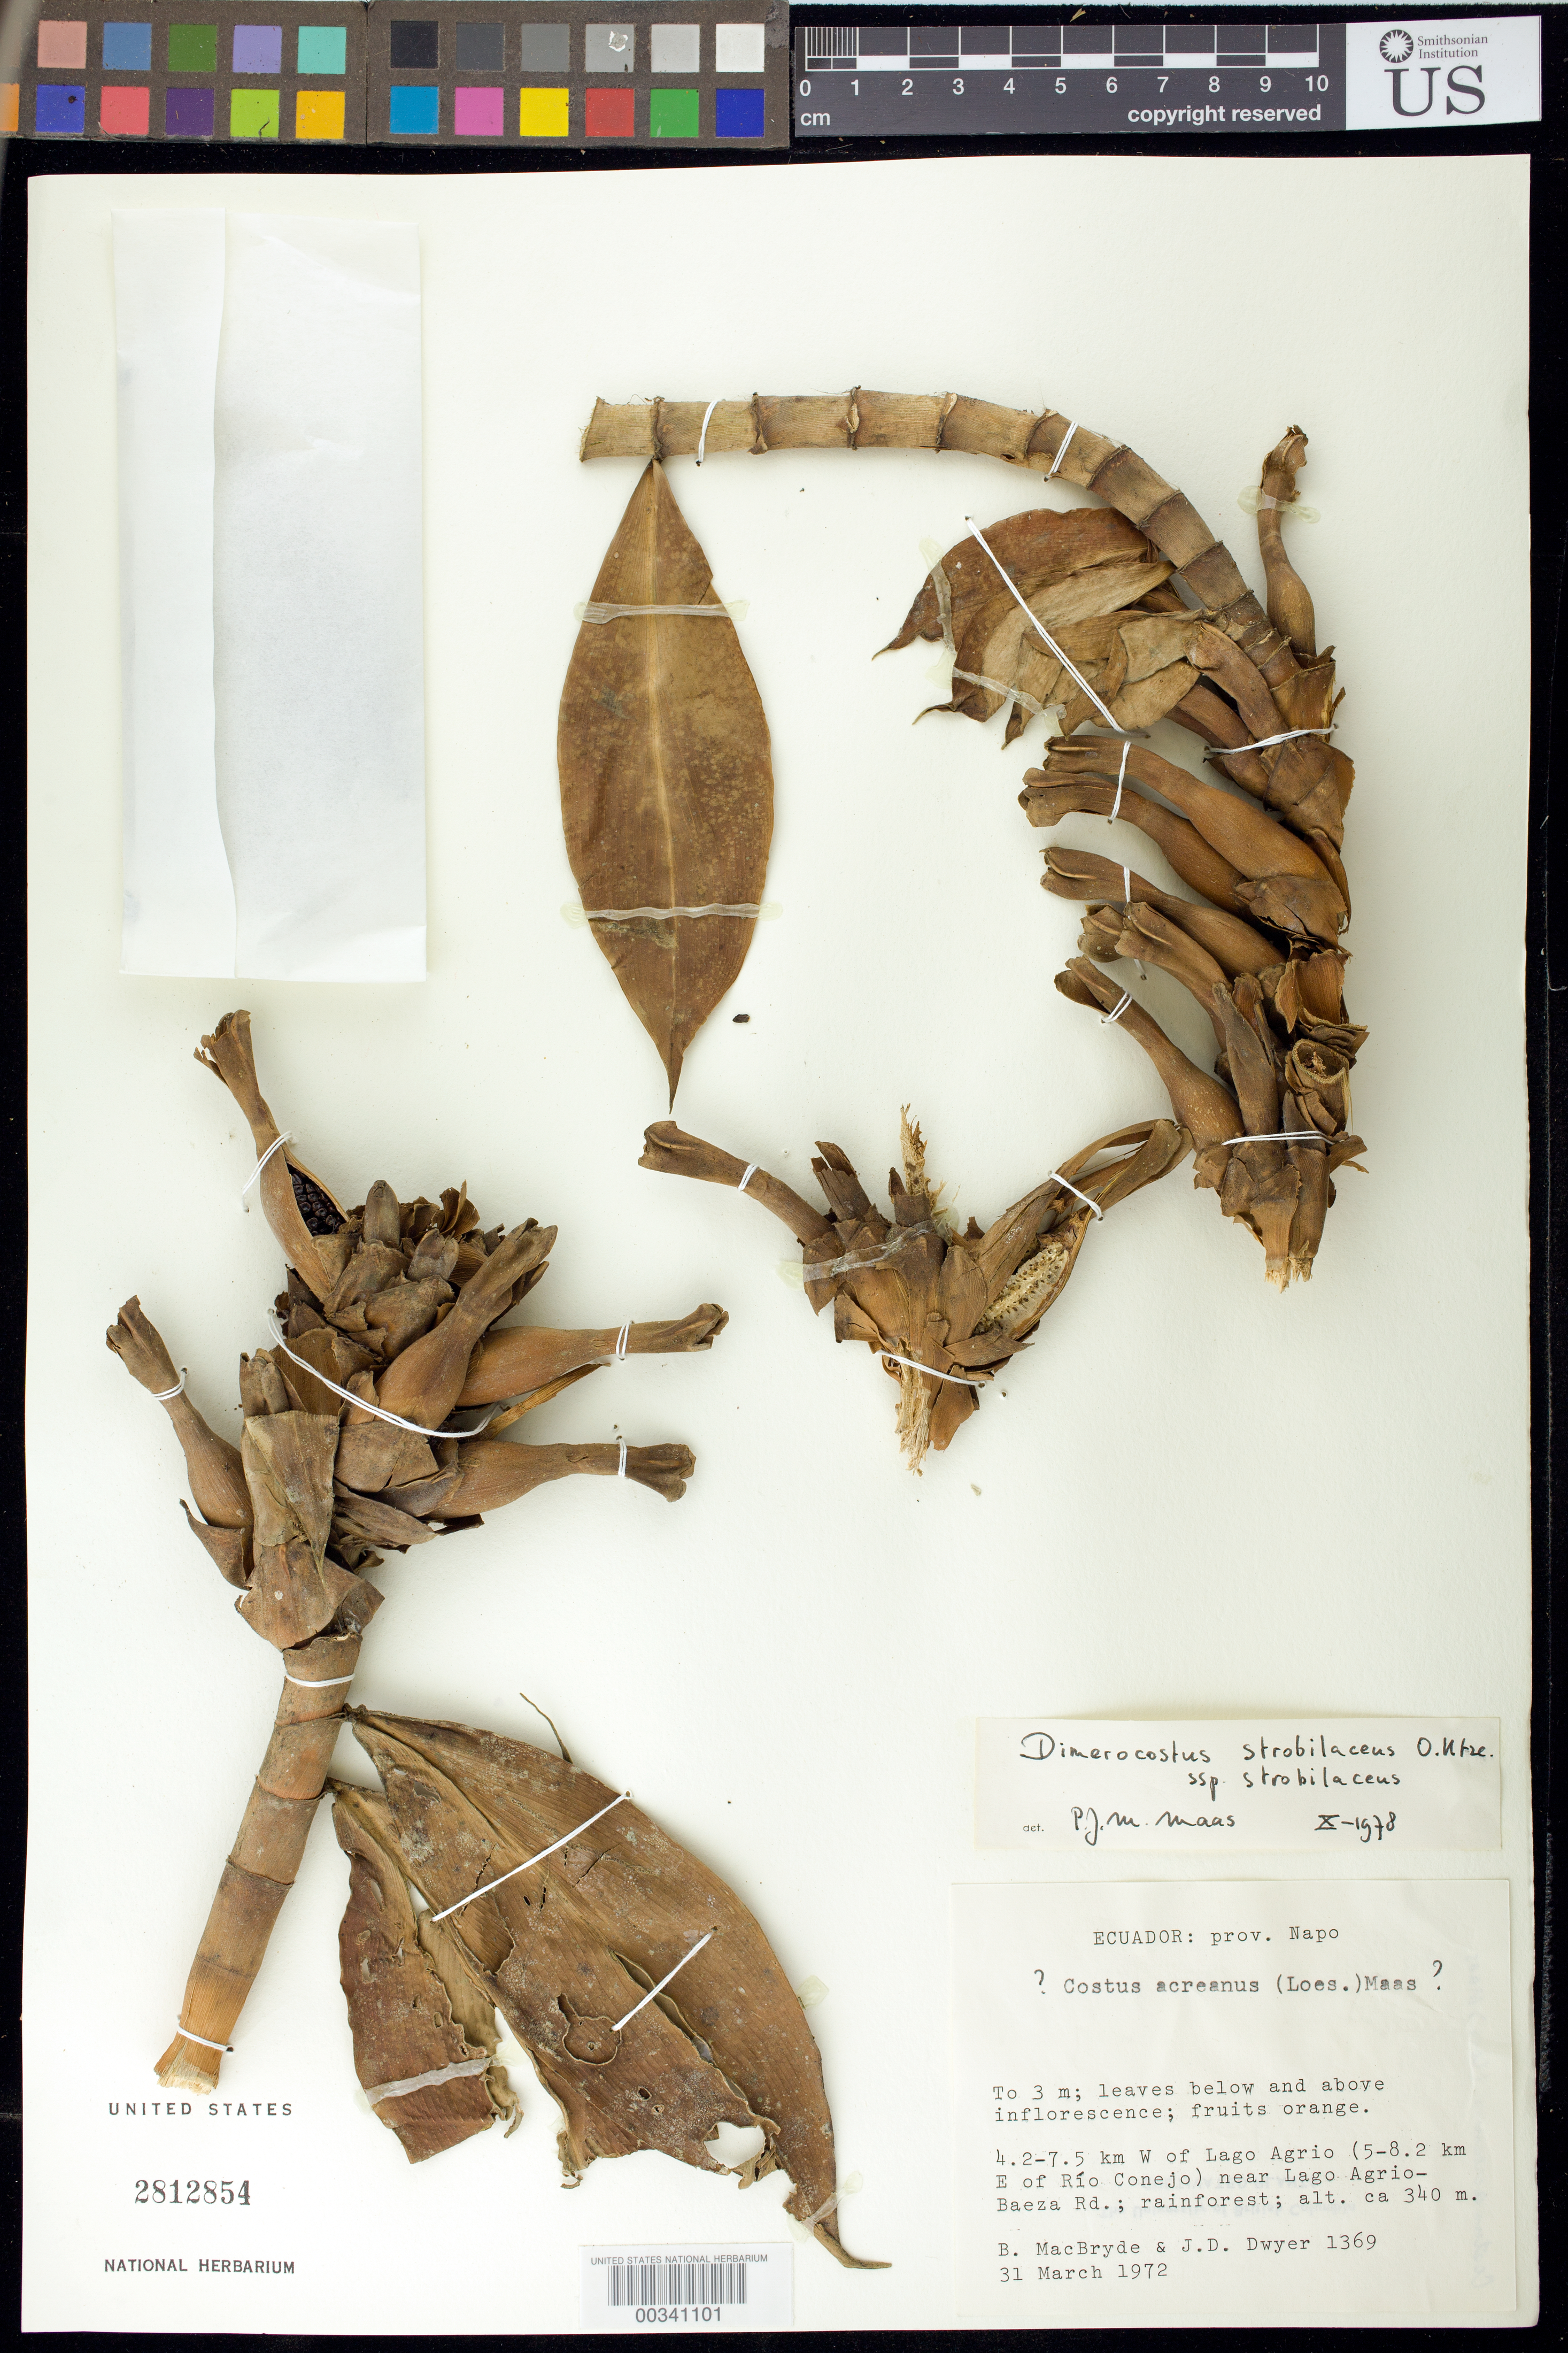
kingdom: Plantae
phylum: Tracheophyta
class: Liliopsida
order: Zingiberales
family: Costaceae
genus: Dimerocostus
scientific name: Dimerocostus strobilaceus subsp. strobilaceus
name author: Kuntze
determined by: Maas, Paul J. M.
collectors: B. MacBryde & J. D. Dwyer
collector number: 1369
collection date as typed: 31 Mar 1972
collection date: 1972-03-31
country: Ecuador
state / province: Napo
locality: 4.2-7.5 km W oflago agRio (5-8.2 km E of Rio Conejo) near lago agRio-baeza road.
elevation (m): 340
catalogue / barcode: US 2812854